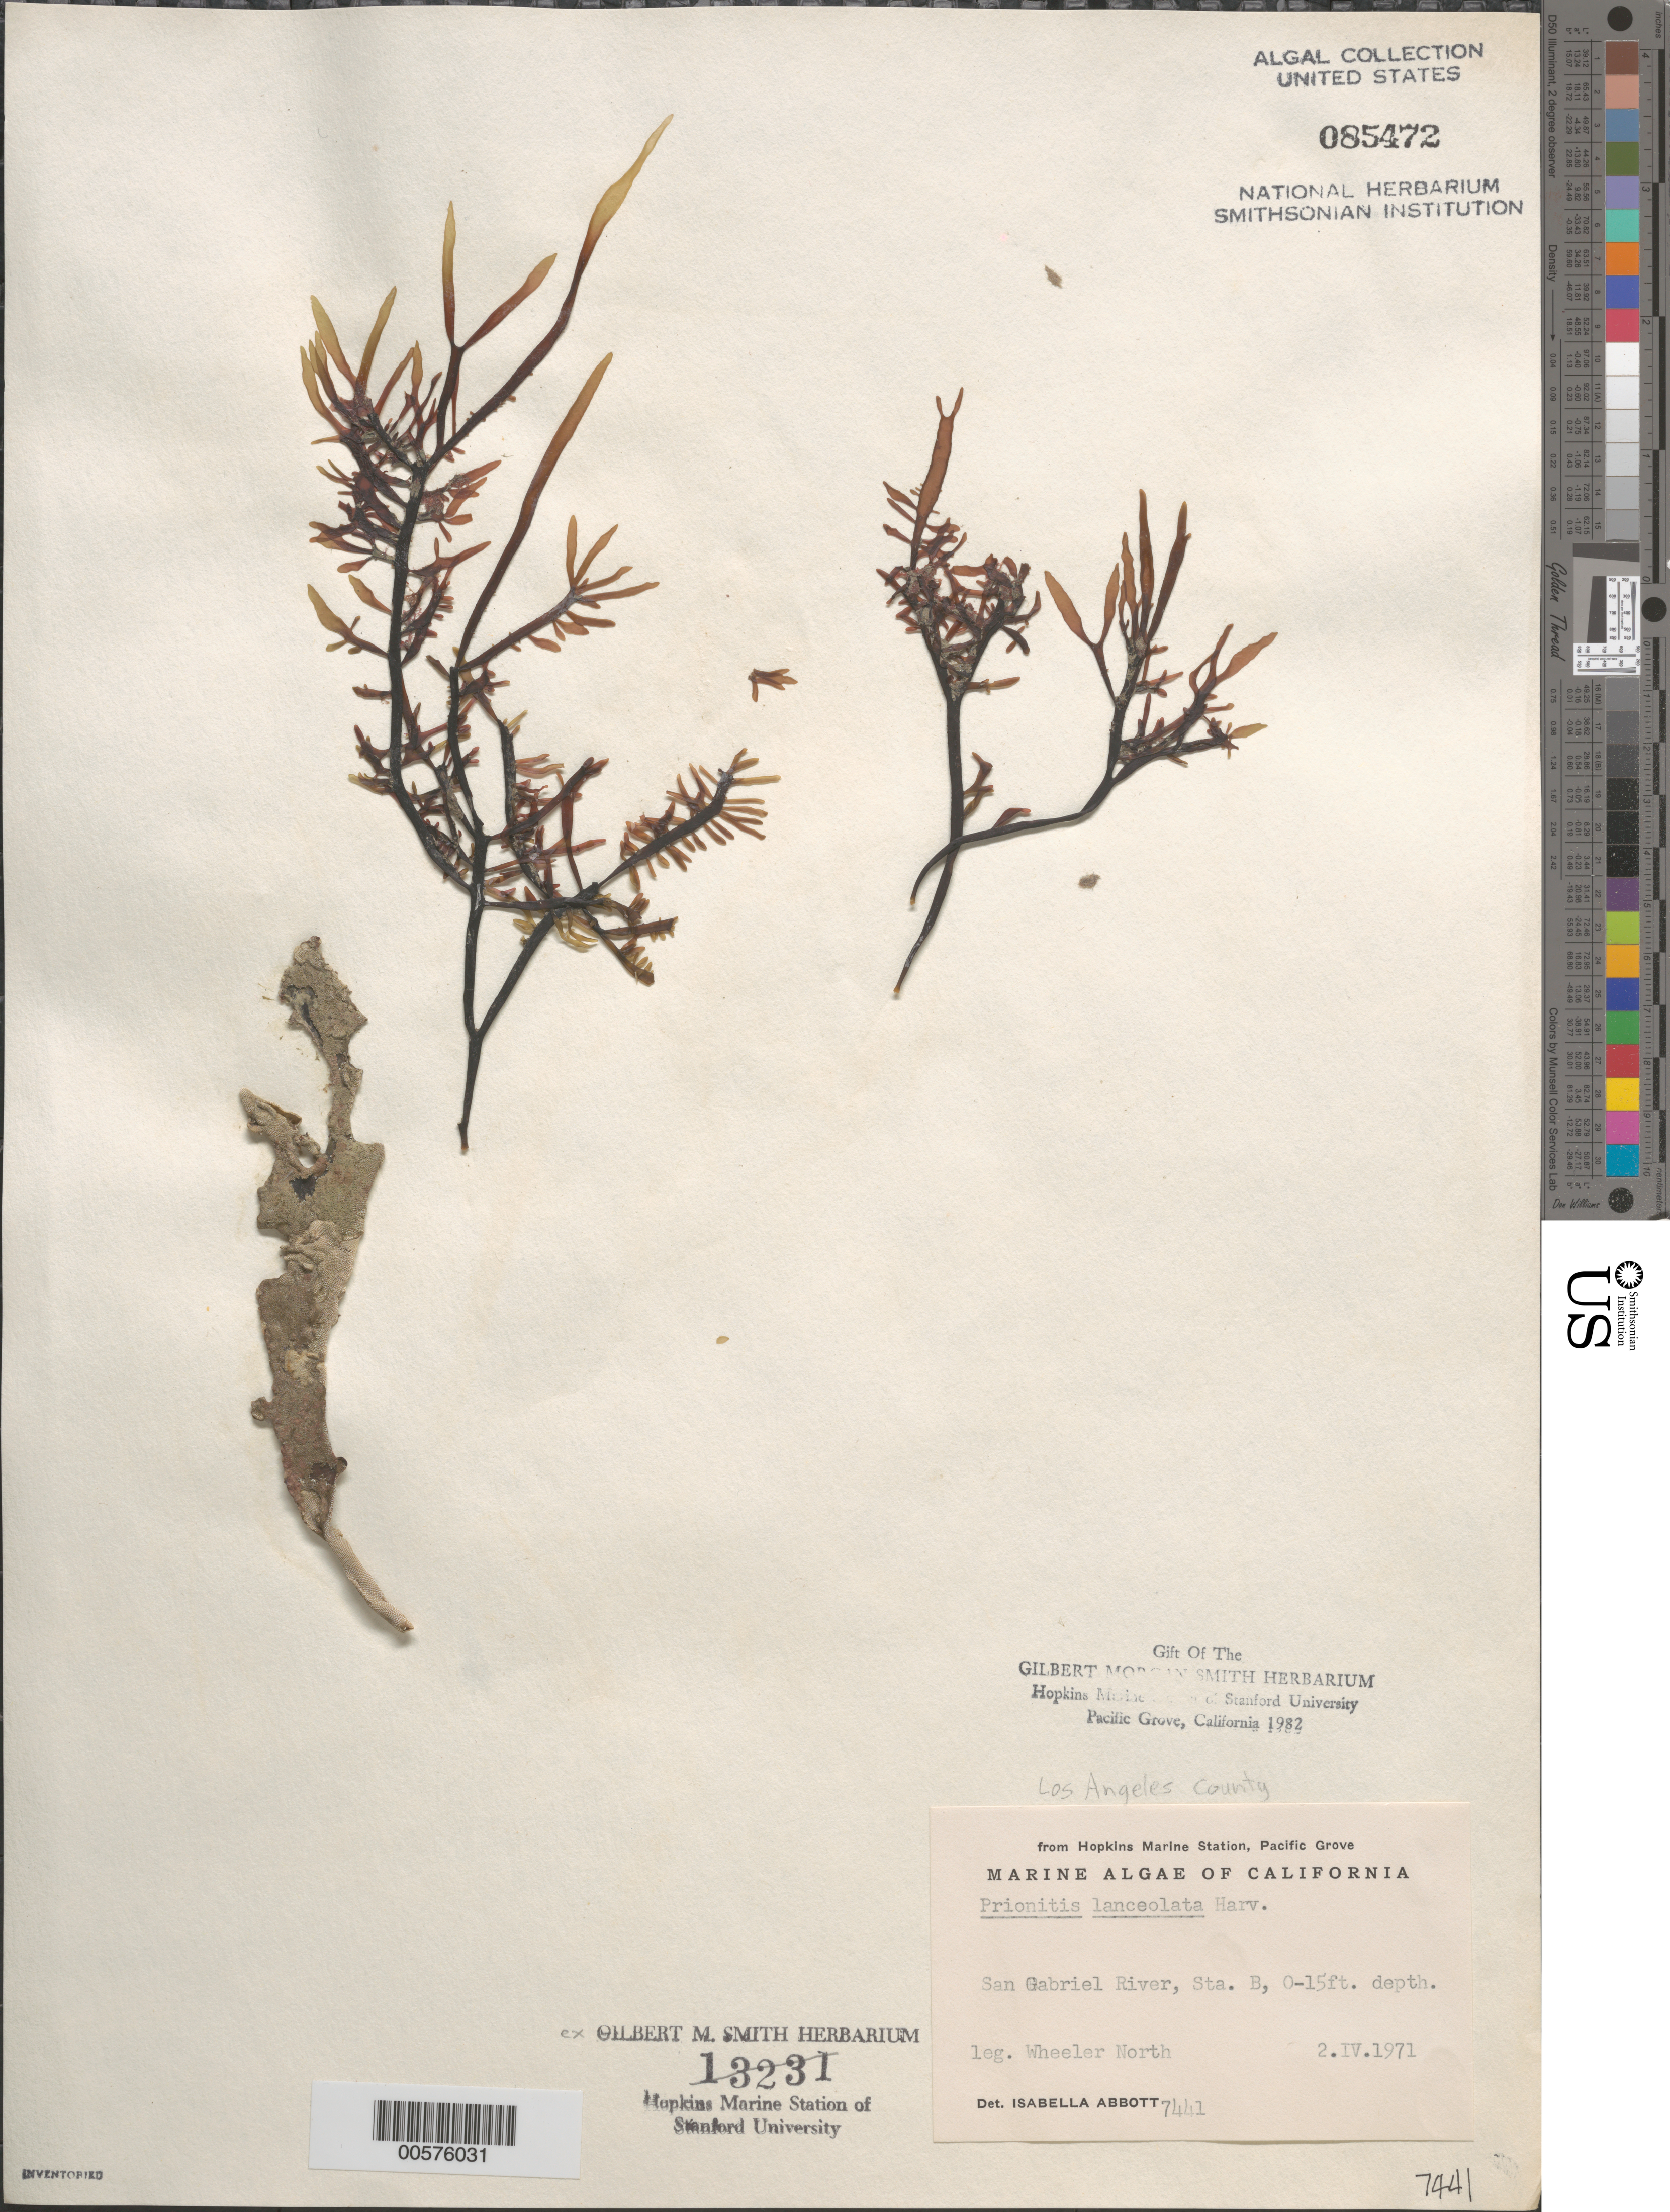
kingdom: Plantae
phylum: Rhodophyta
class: Florideophyceae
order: Cryptonemiales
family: Cryptonemiaceae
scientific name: Prionitis lanceolata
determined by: Abbott, Isabella A.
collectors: W. North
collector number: IAA 7441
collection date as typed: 02 Apr 1971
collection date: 1971-04-02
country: United States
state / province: California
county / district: Los Angeles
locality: San Gabriel River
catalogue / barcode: US 85472